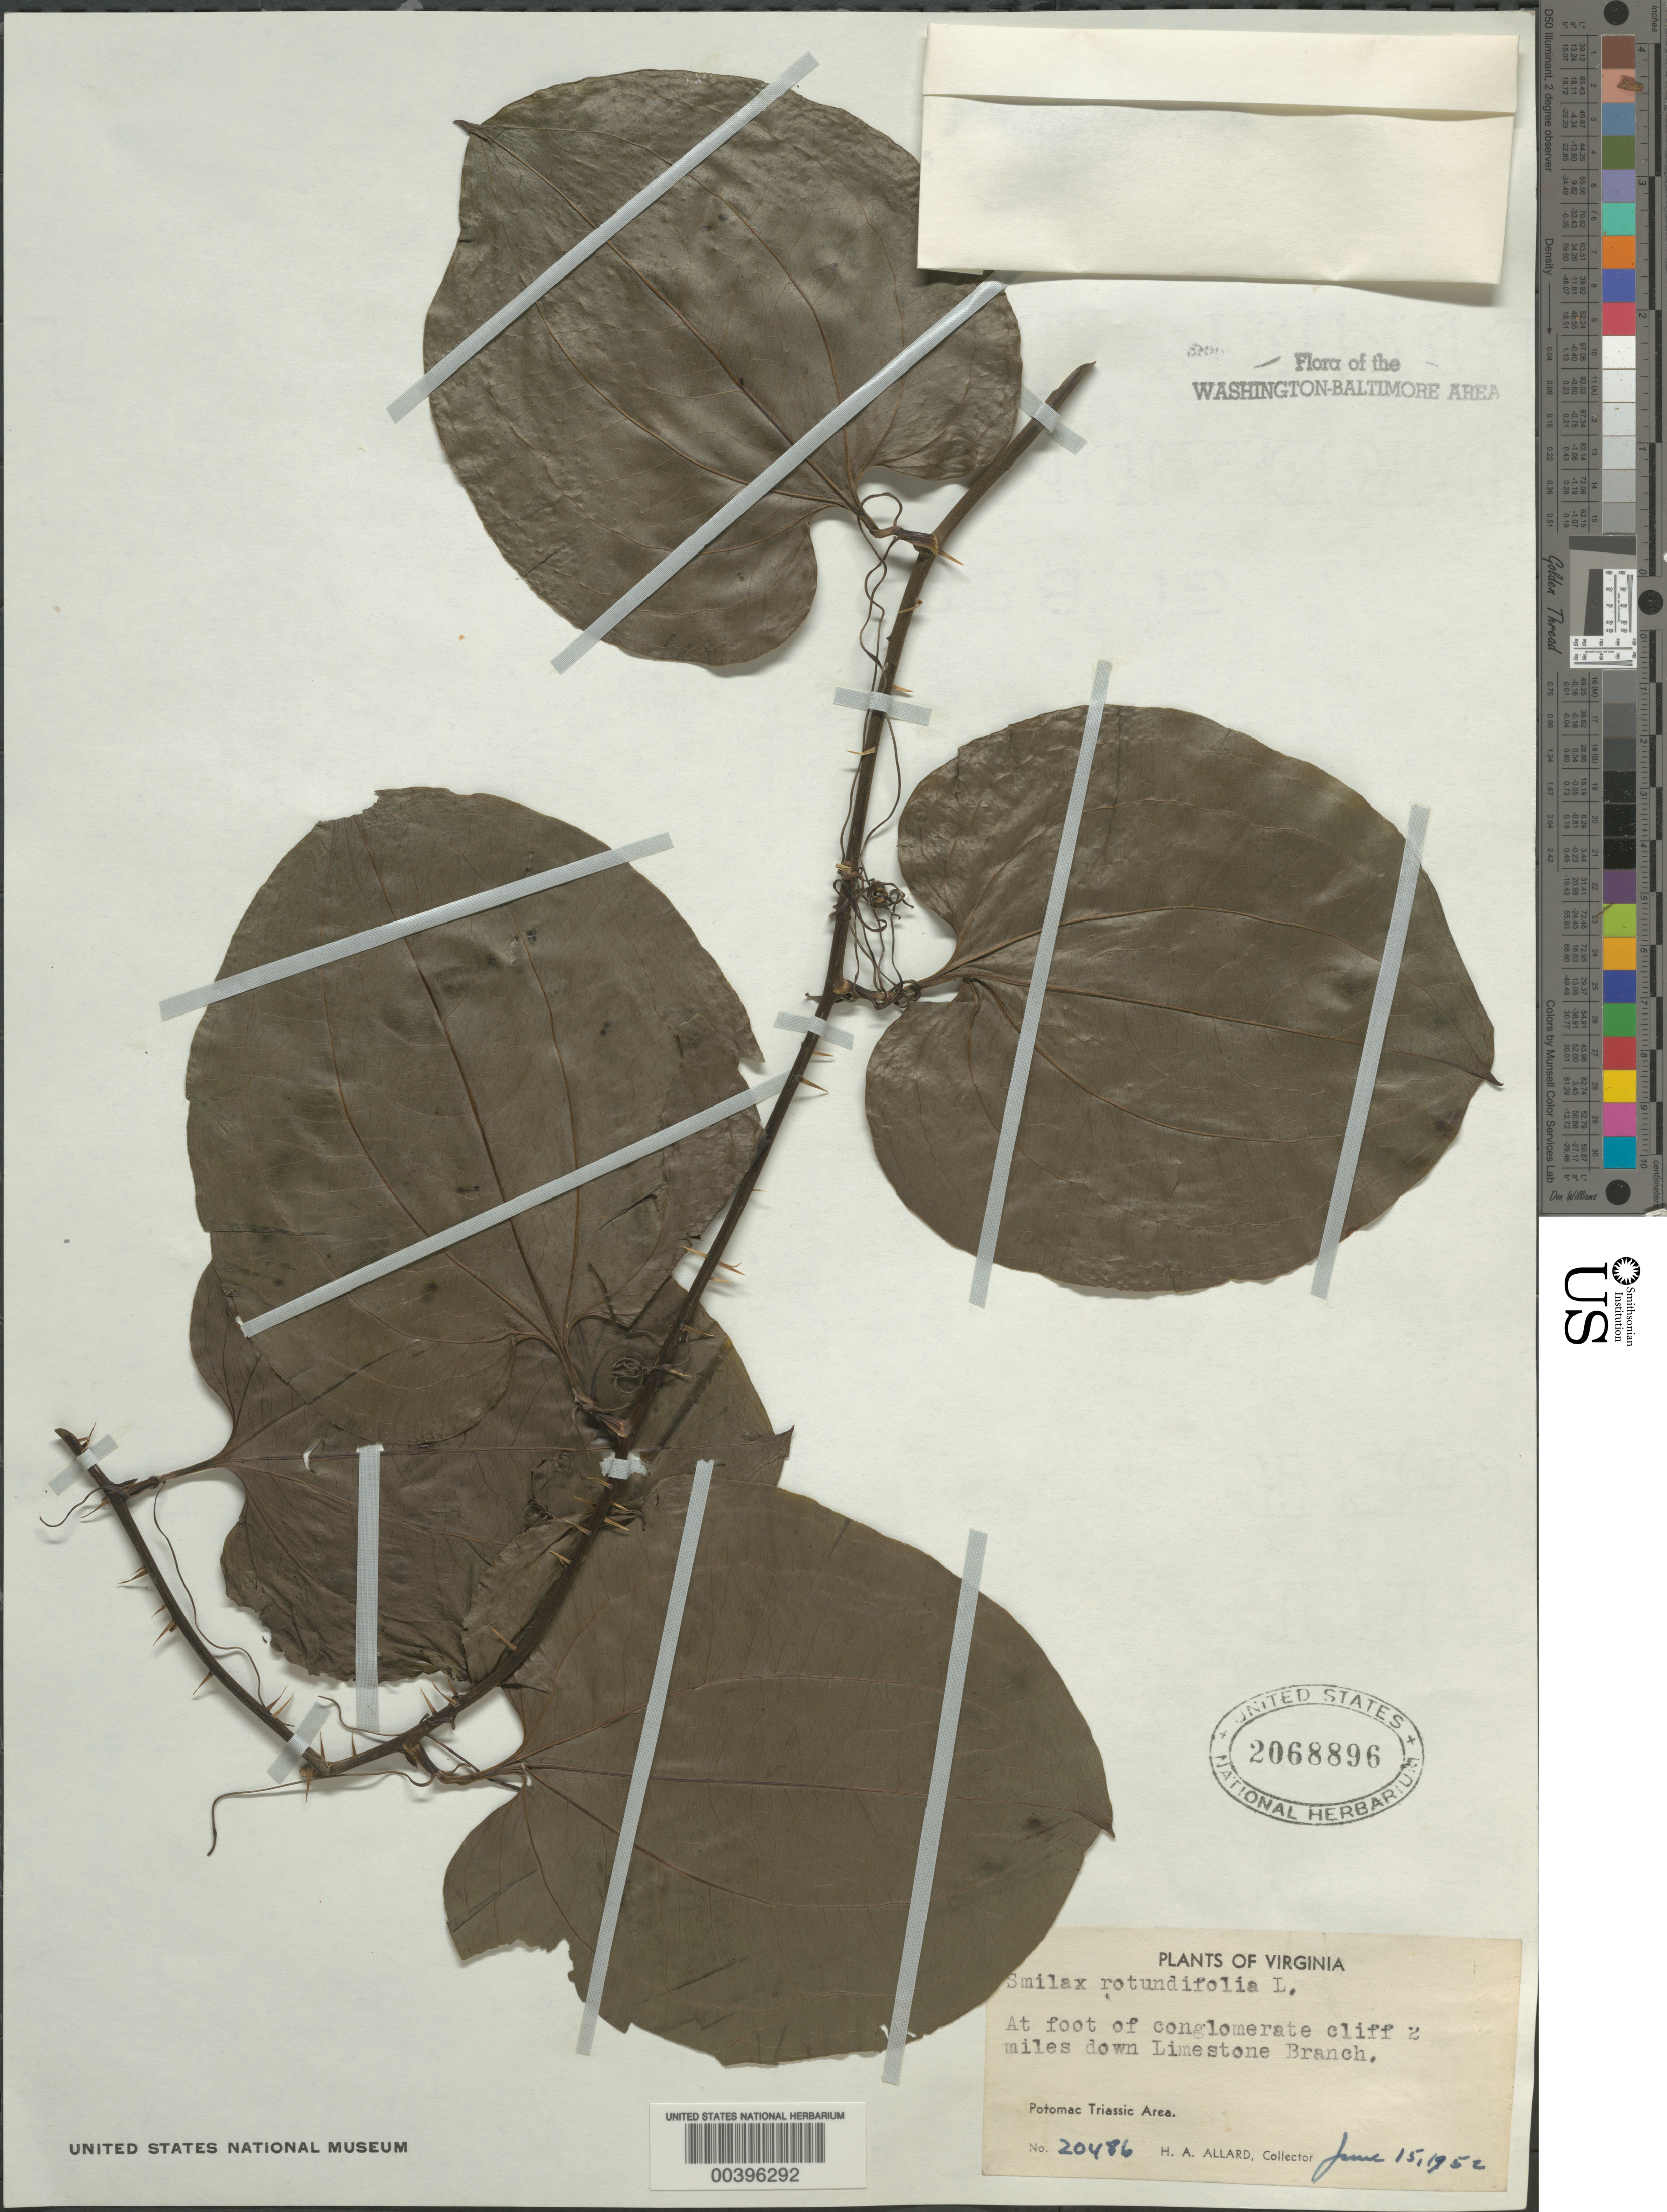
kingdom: Plantae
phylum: Tracheophyta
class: Liliopsida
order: Liliales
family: Smilacaceae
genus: Smilax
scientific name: Smilax rotundifolia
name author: L.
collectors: H. A. Allard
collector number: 20486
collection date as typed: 15 Jun 1952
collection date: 1952-06-15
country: United States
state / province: Virginia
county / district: Loudoun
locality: Down Limestone Branch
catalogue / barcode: US 2068896